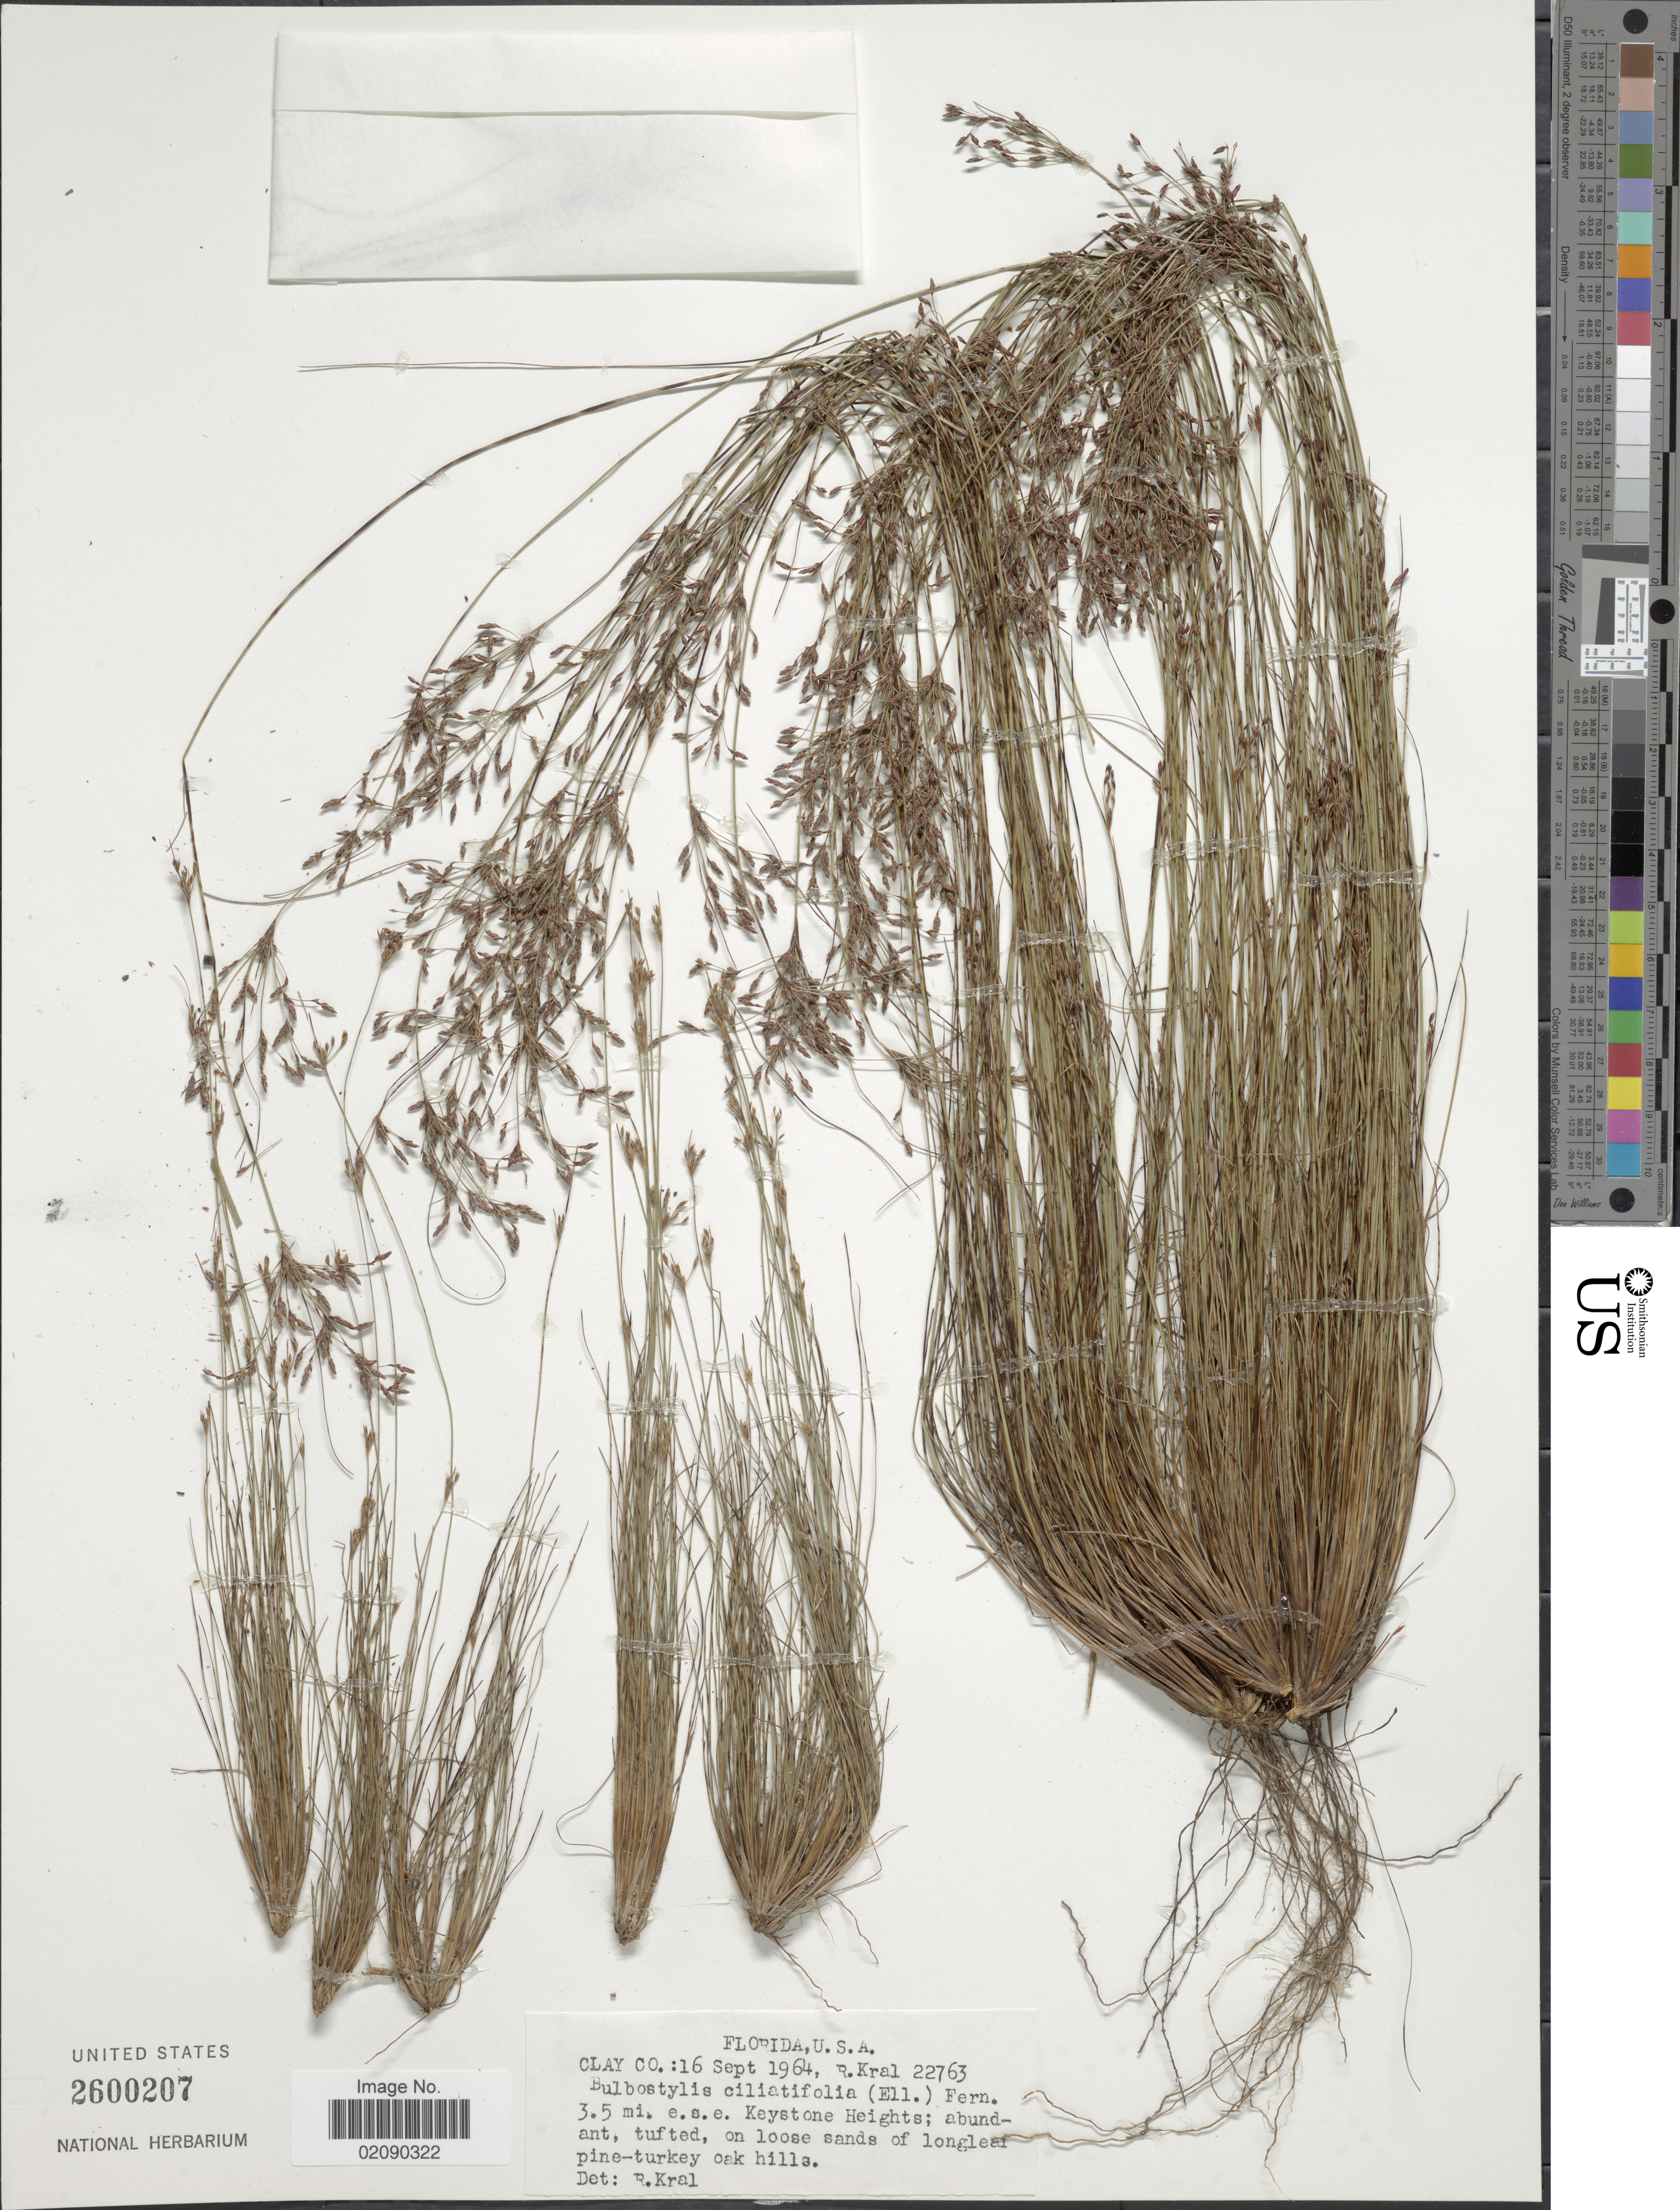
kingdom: Plantae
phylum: Tracheophyta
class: Liliopsida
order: Poales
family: Cyperaceae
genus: Bulbostylis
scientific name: Bulbostylis ciliatifolia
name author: (Elliott) Fernald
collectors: R. Kral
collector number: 22763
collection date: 1964-09-16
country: United States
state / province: Florida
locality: Clay Co. 3.5 mi. e.s.e. Keystone Heights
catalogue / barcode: US 2600207